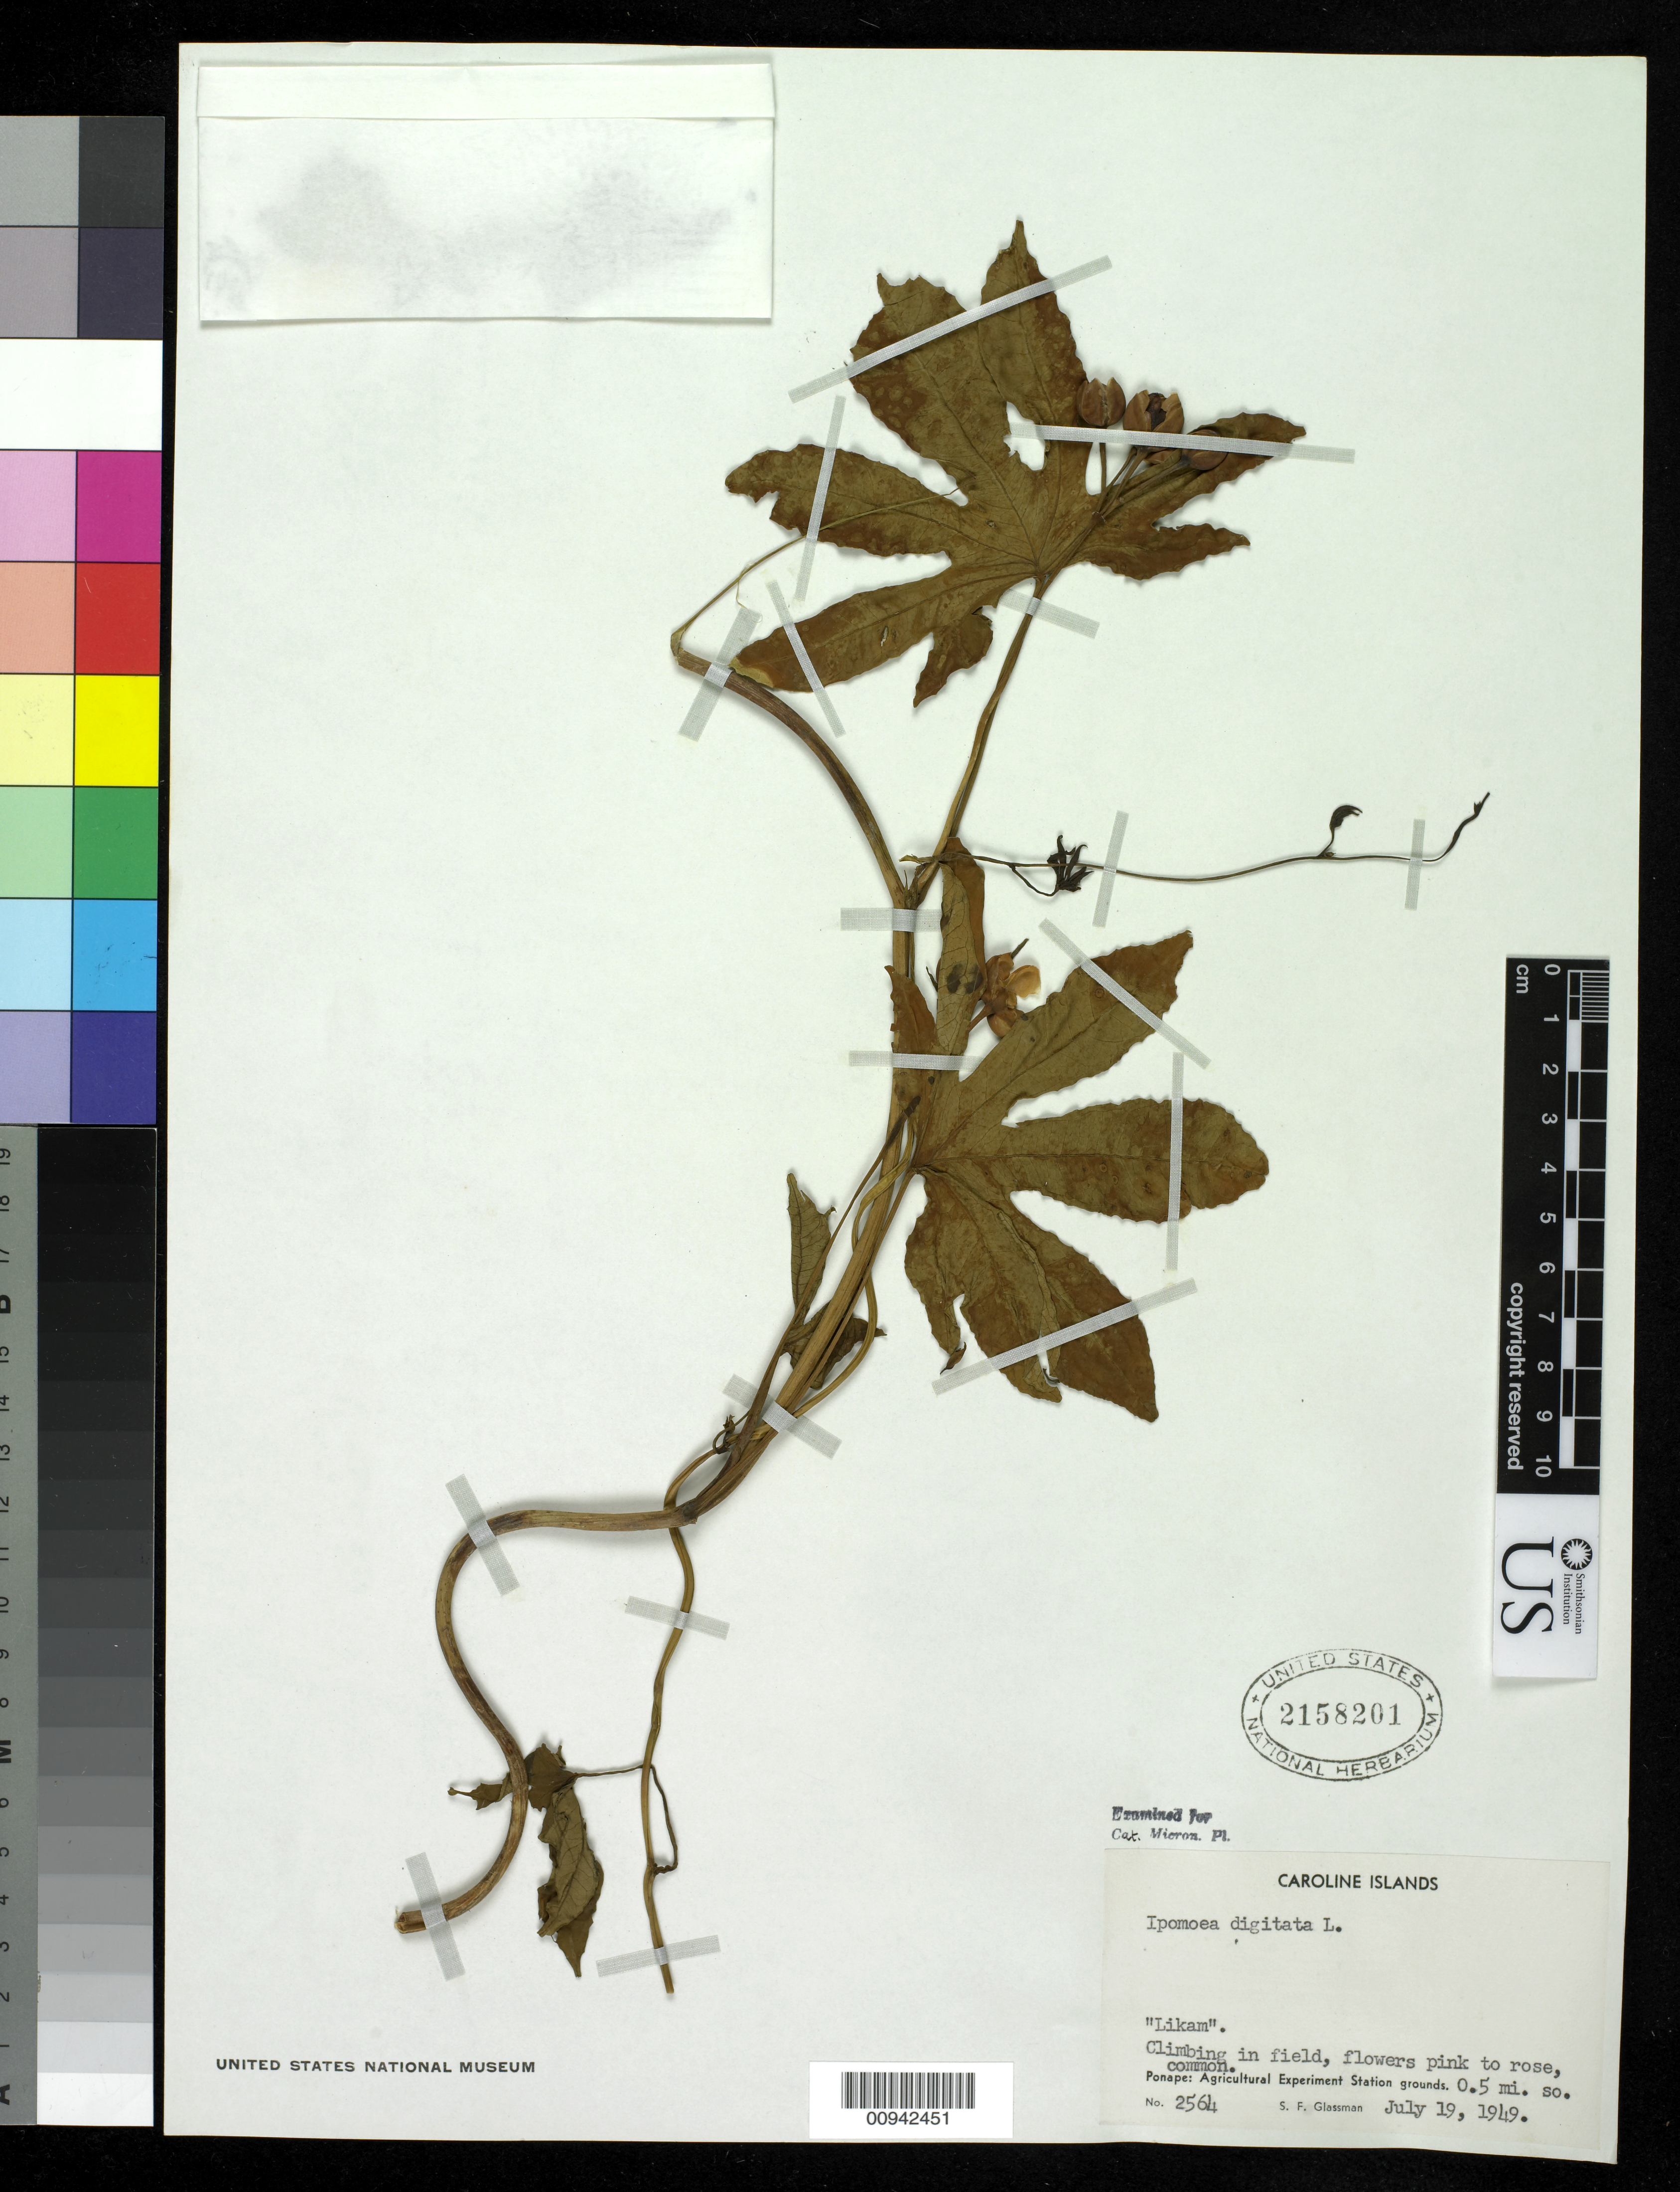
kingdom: Plantae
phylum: Tracheophyta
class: Magnoliopsida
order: Solanales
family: Convolvulaceae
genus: Ipomoea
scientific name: Ipomoea mauritiana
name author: Jacq.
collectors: S. F. Glassman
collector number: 2564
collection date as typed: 19 Jul 1949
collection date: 1949-07-19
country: Micronesia, Federated States of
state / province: Pohnpei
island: Pohnpei [Ponape]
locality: Agricultural Experiment Station grounds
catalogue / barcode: US 2158201